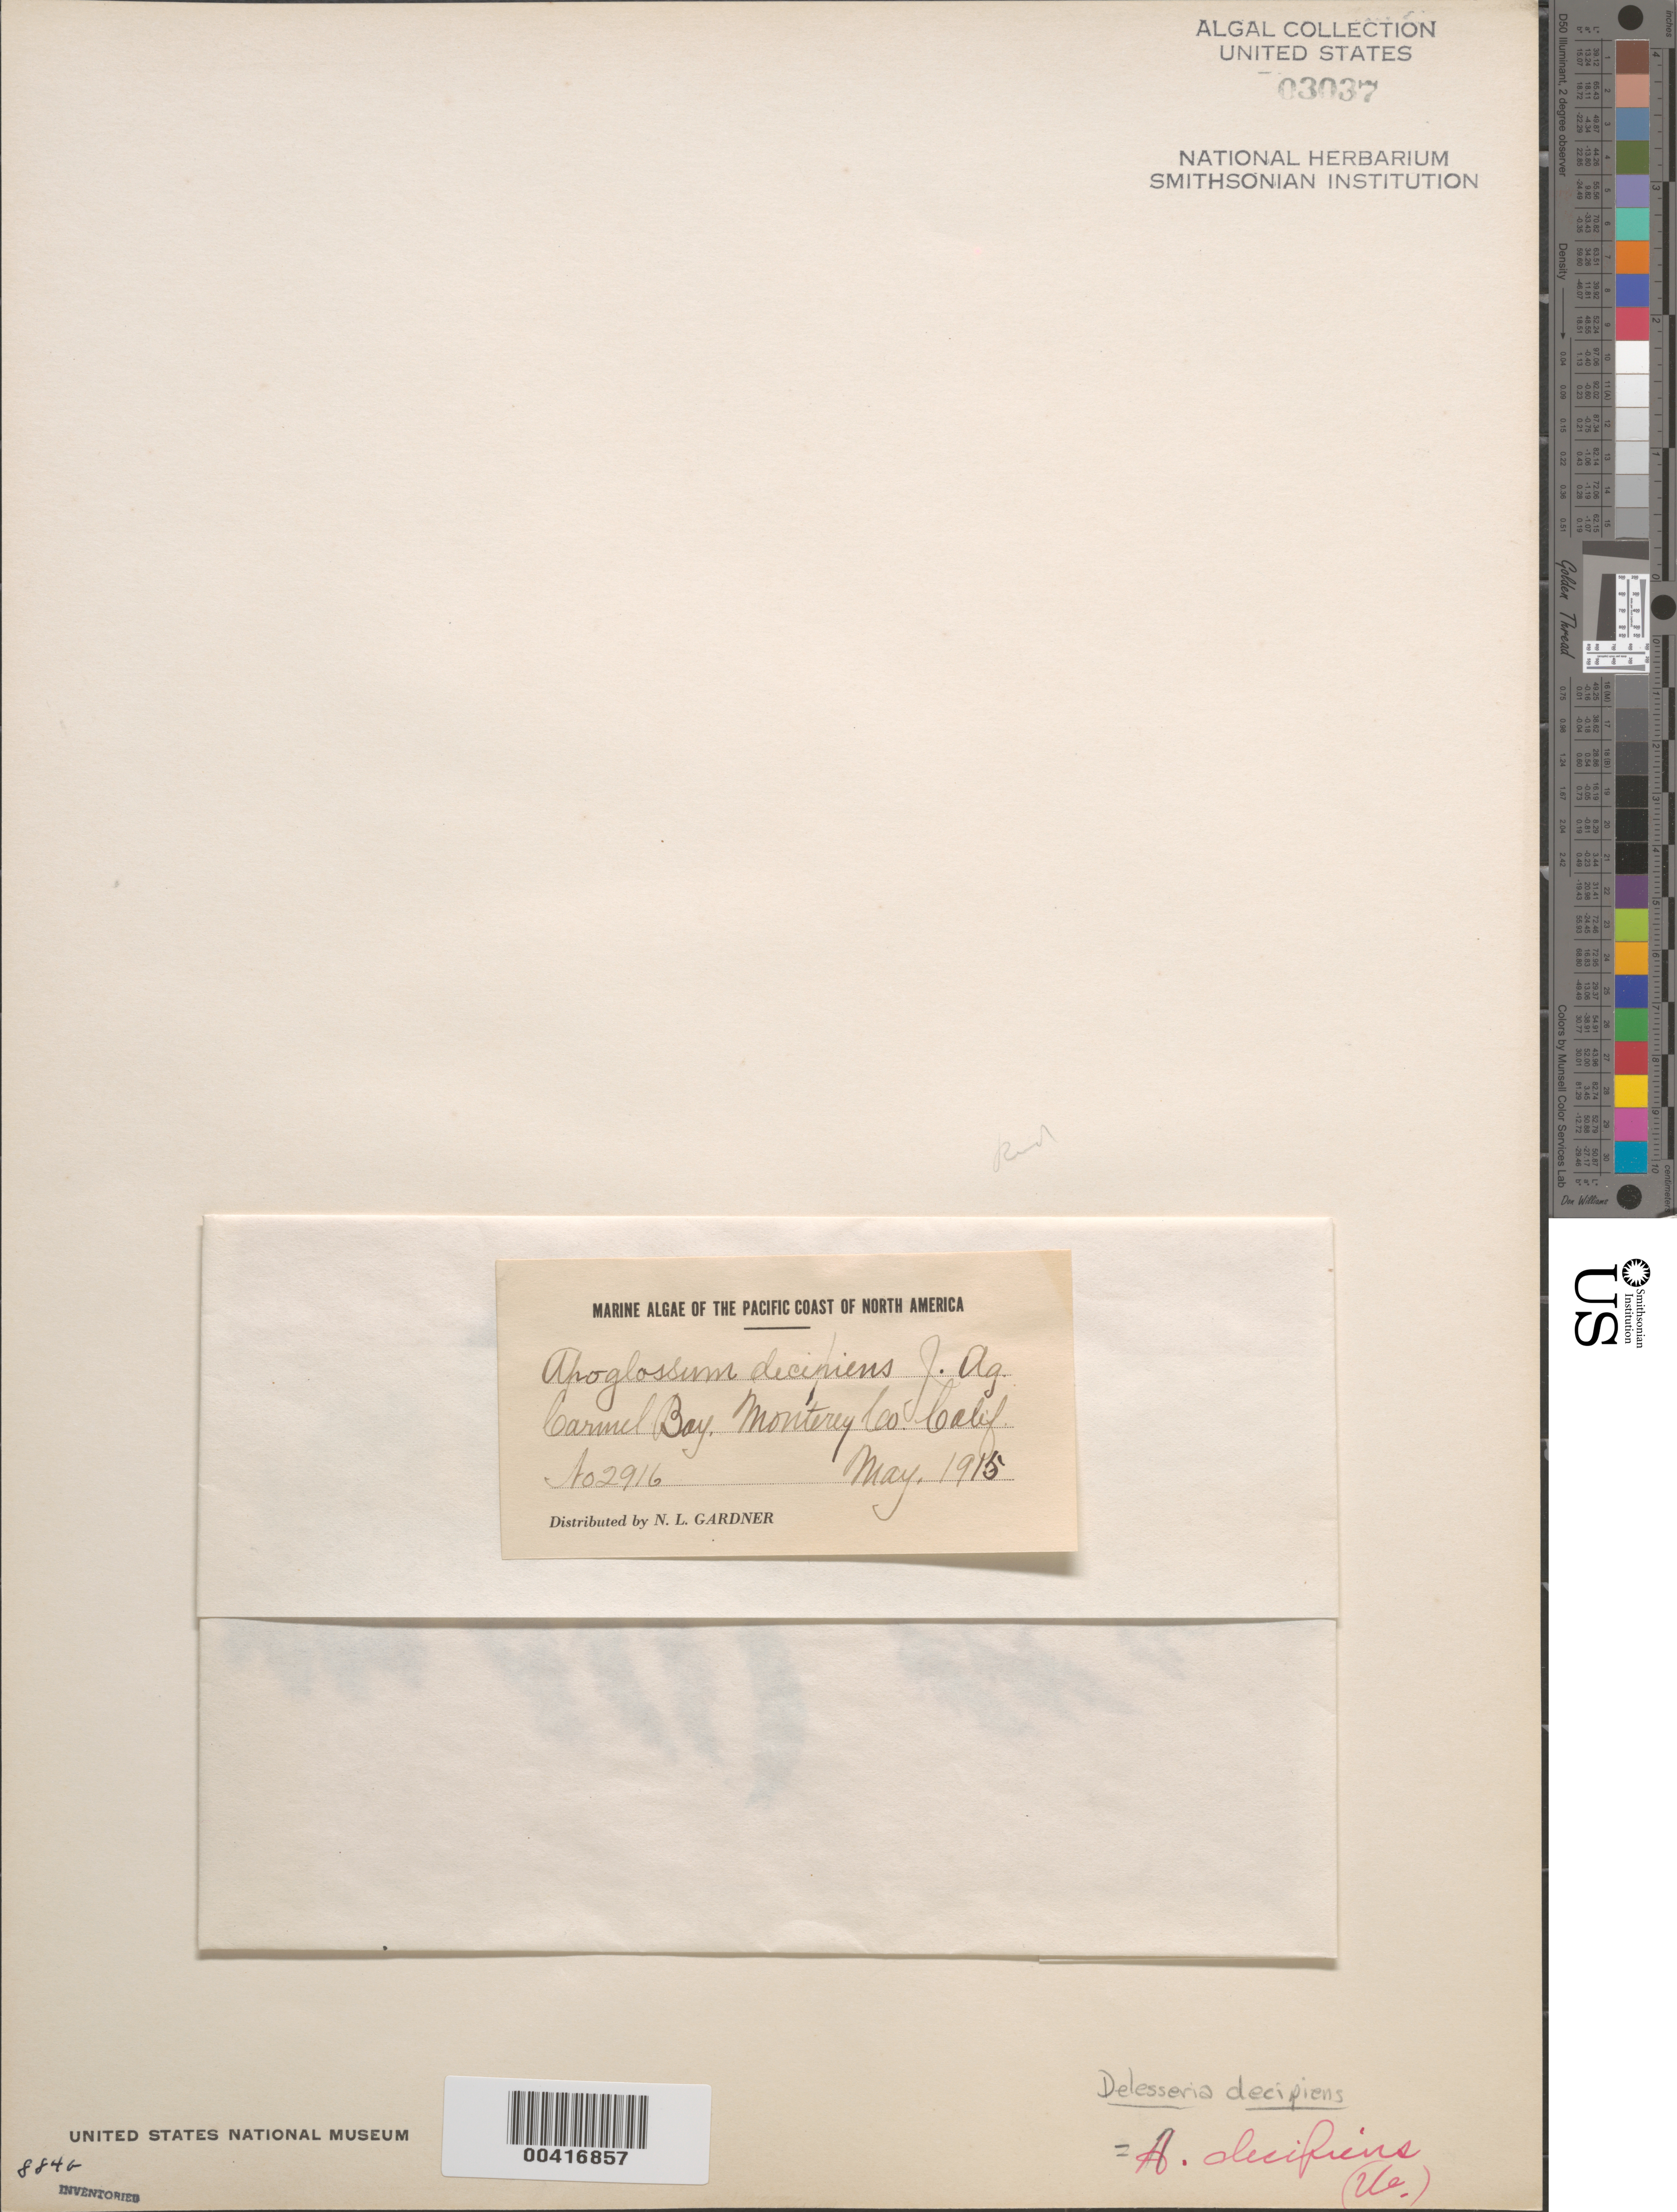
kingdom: Plantae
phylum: Rhodophyta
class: Florideophyceae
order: Ceramiales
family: Delesseriaceae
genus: Cumathamnion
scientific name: Cumathamnion decipiens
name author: (J. Agardh) M.J. Wynne & G.W. Saunders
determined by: Algae name updating Project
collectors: N. Gardner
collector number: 2916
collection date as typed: May 1915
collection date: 1915-05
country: United States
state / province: California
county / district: Monterey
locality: Carmel Bay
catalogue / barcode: US 3037